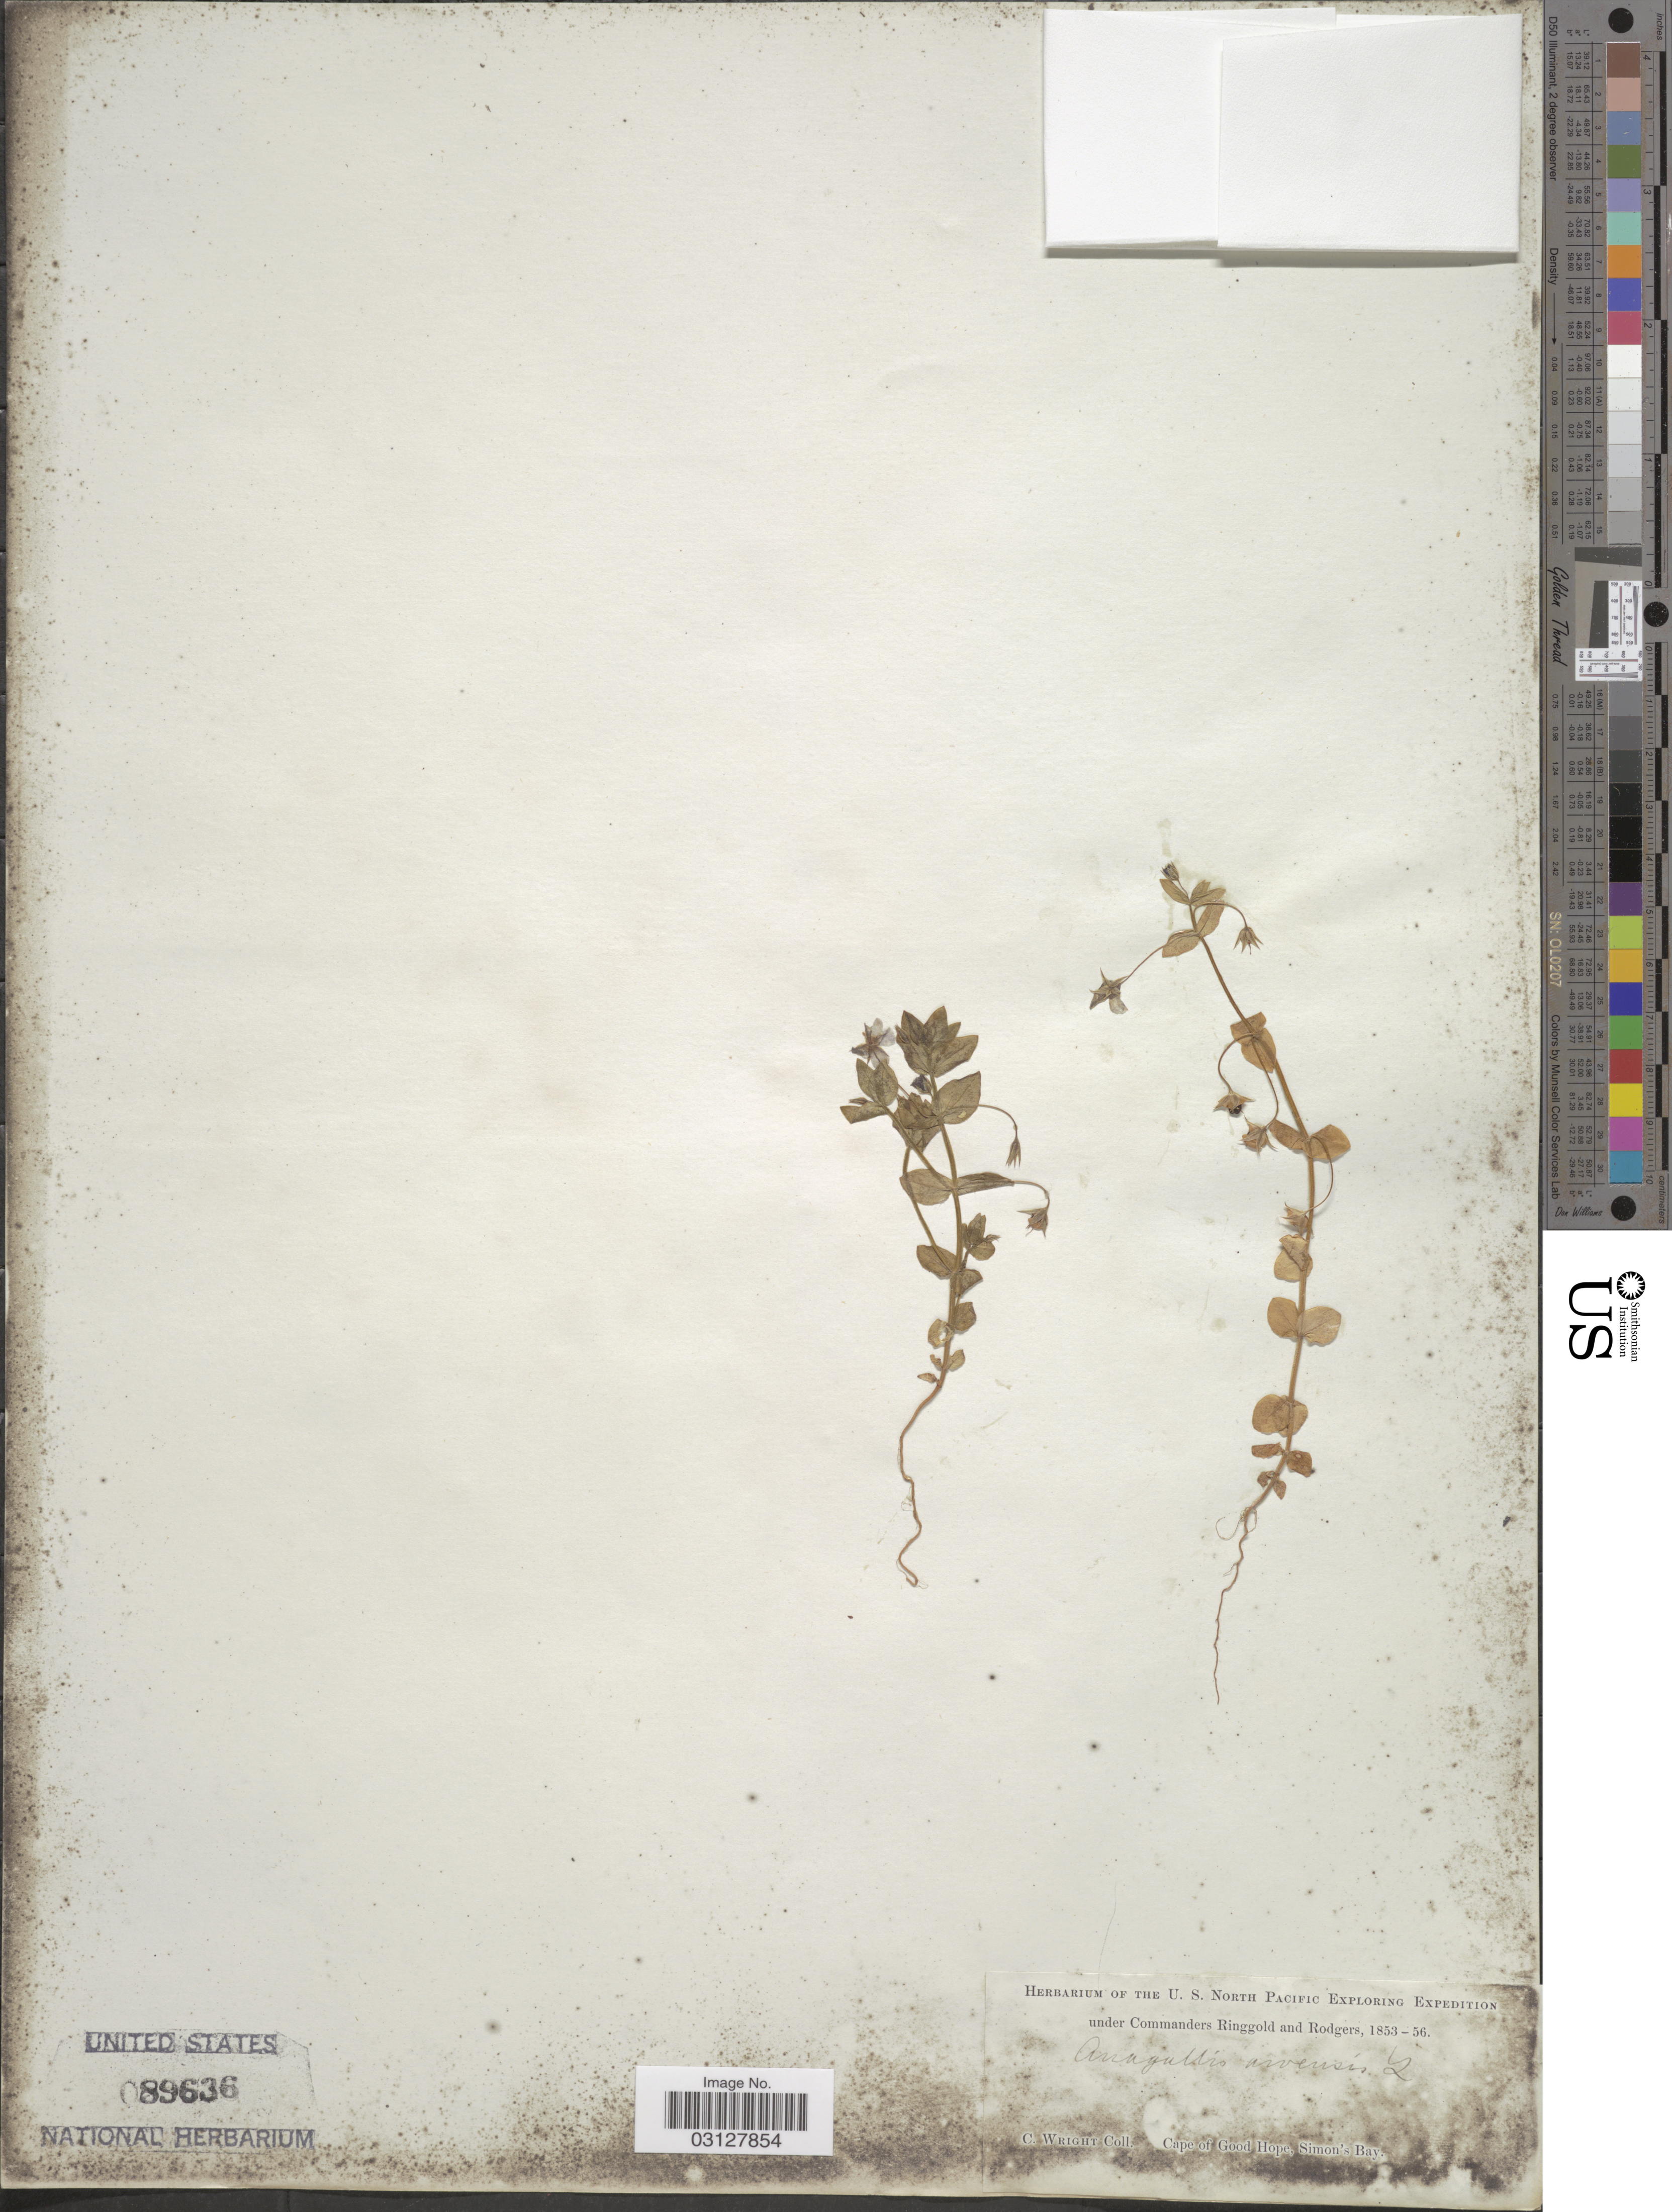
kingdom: Plantae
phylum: Tracheophyta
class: Magnoliopsida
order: Ericales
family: Primulaceae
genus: Anagallis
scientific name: Anagallis arvensis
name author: L.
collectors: C. Wright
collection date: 1853/1856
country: South Africa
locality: Cape of Good Hope, Simon's Bay.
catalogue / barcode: US 89636